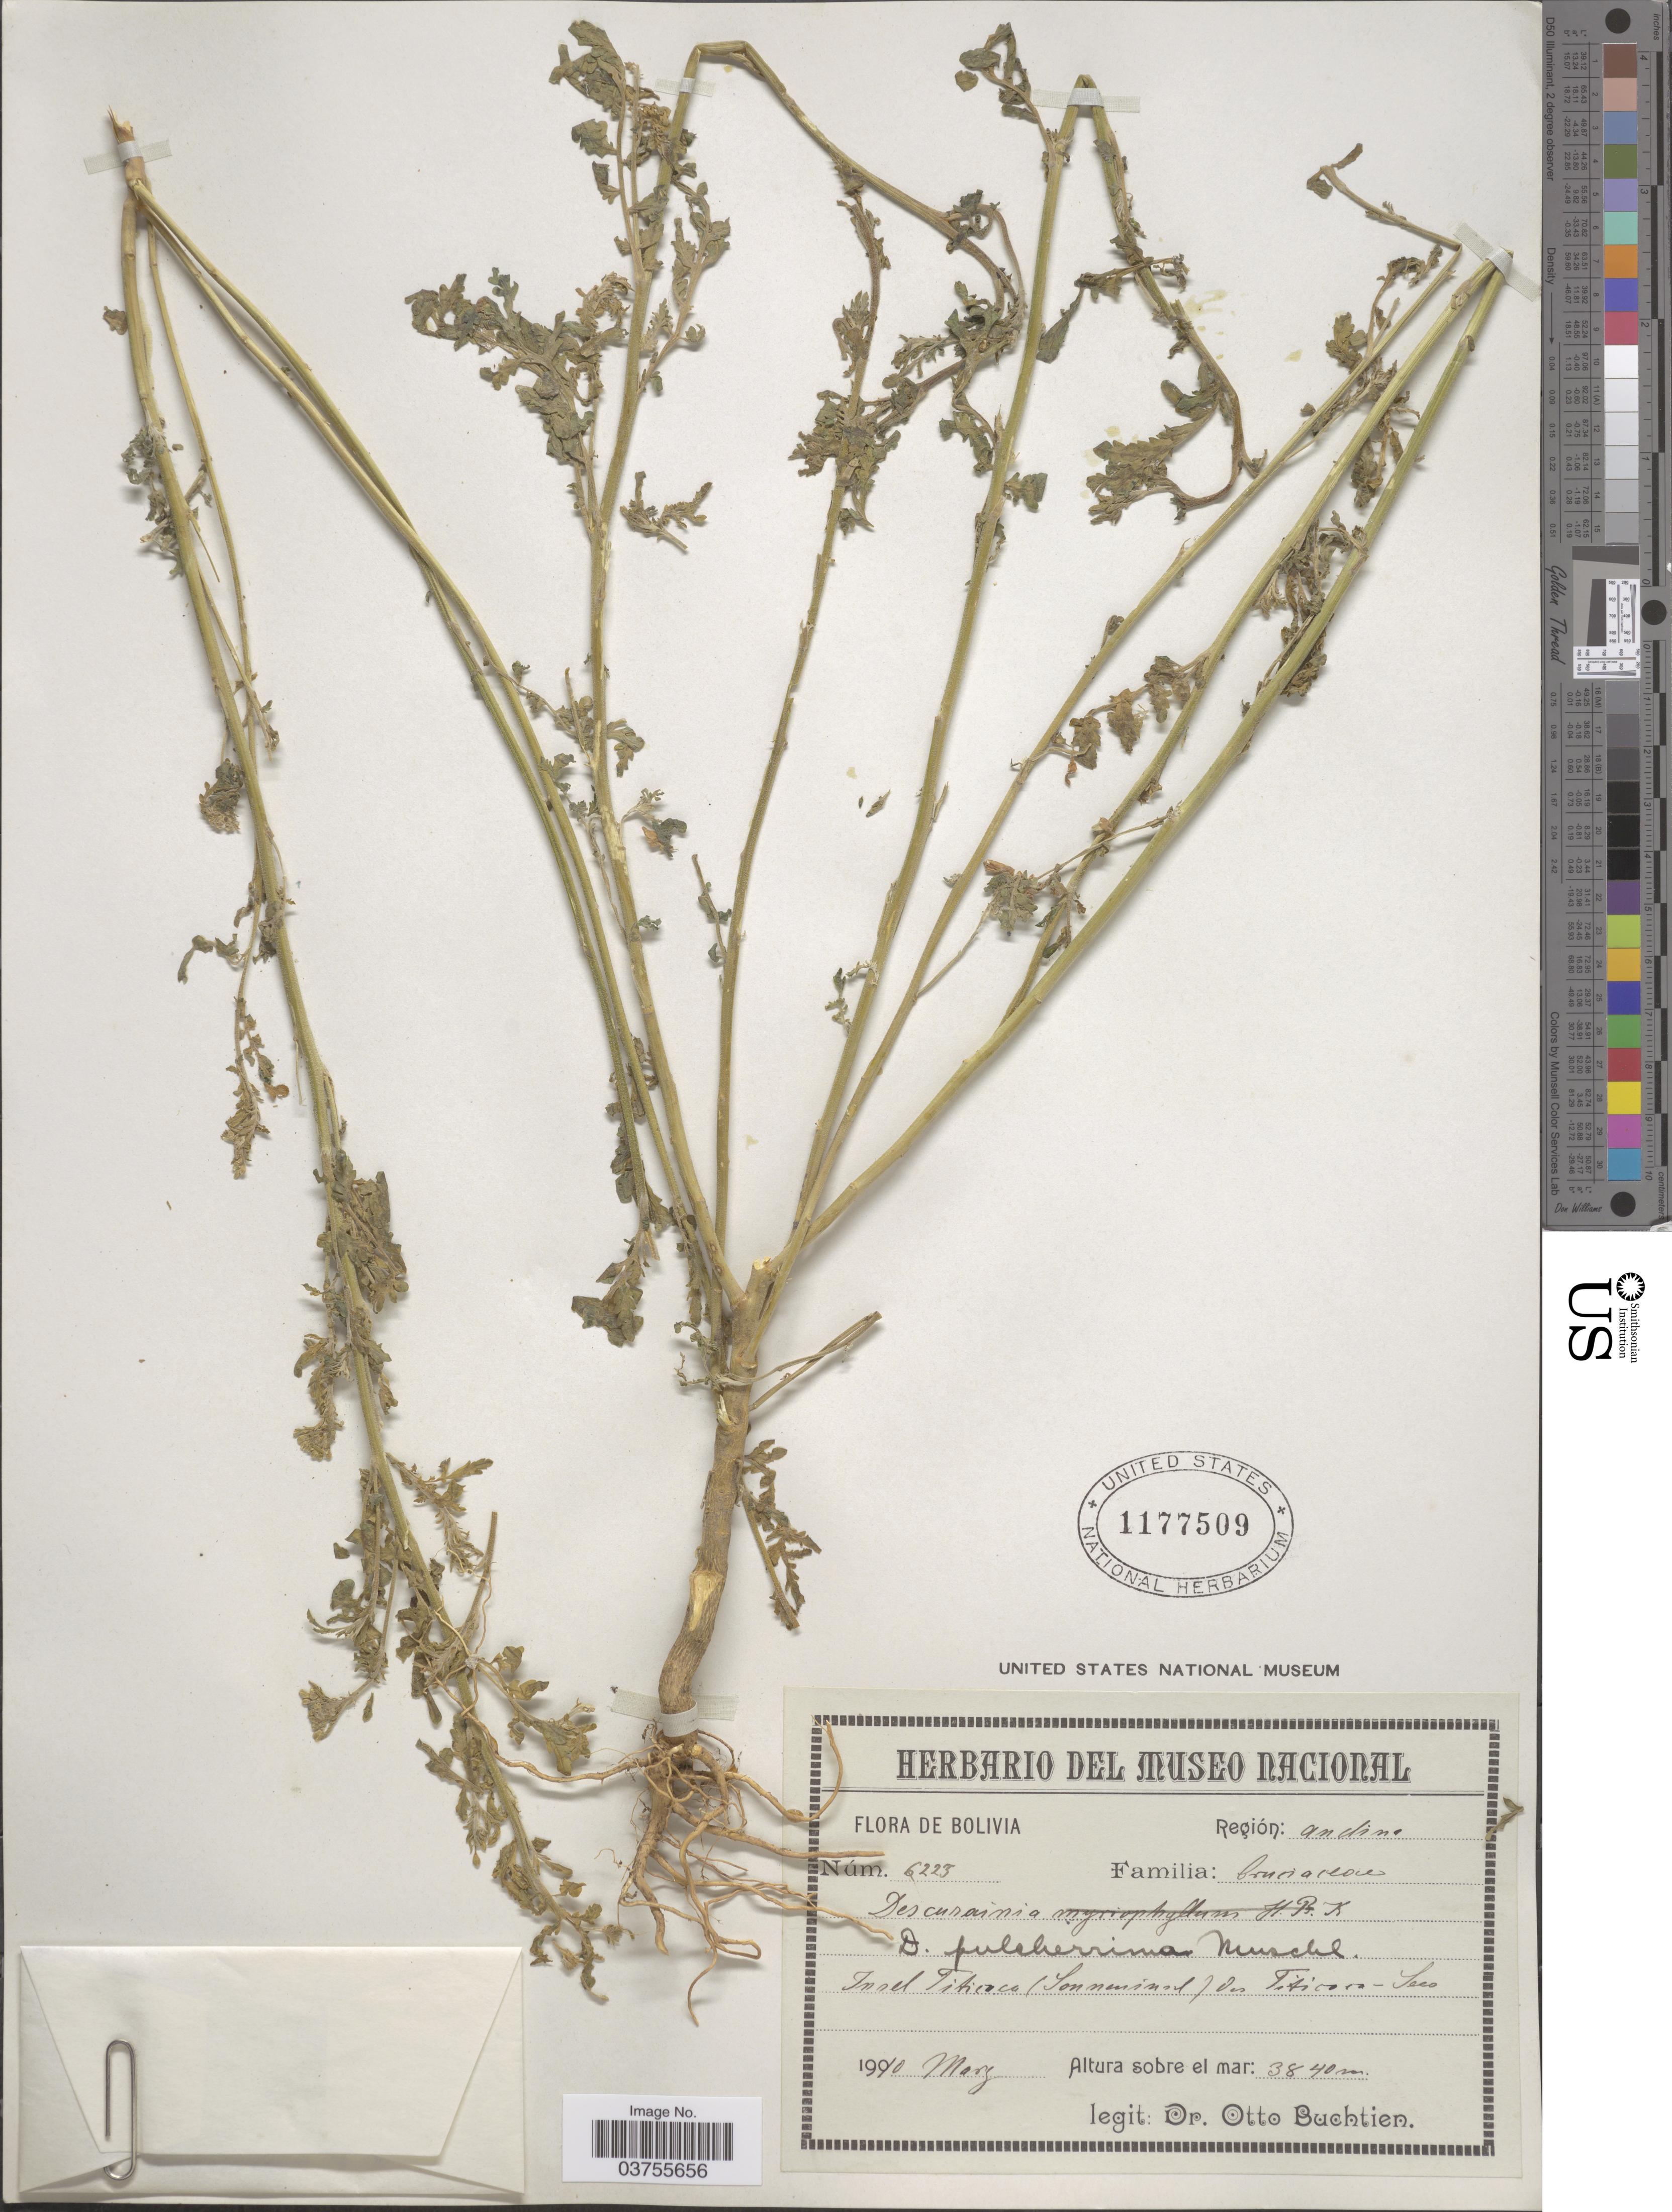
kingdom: Plantae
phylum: Tracheophyta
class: Magnoliopsida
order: Brassicales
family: Brassicaceae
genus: Descurainia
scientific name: Descurainia pulcherrima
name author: (C.A. Mey.) Muschl.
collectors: O. Buchtien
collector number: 6223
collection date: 1990-03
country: Bolivia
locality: Región: Andina. Insel Titicaca (Sonneninsel) des Titicaca-Seco.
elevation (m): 3840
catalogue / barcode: US 1177509